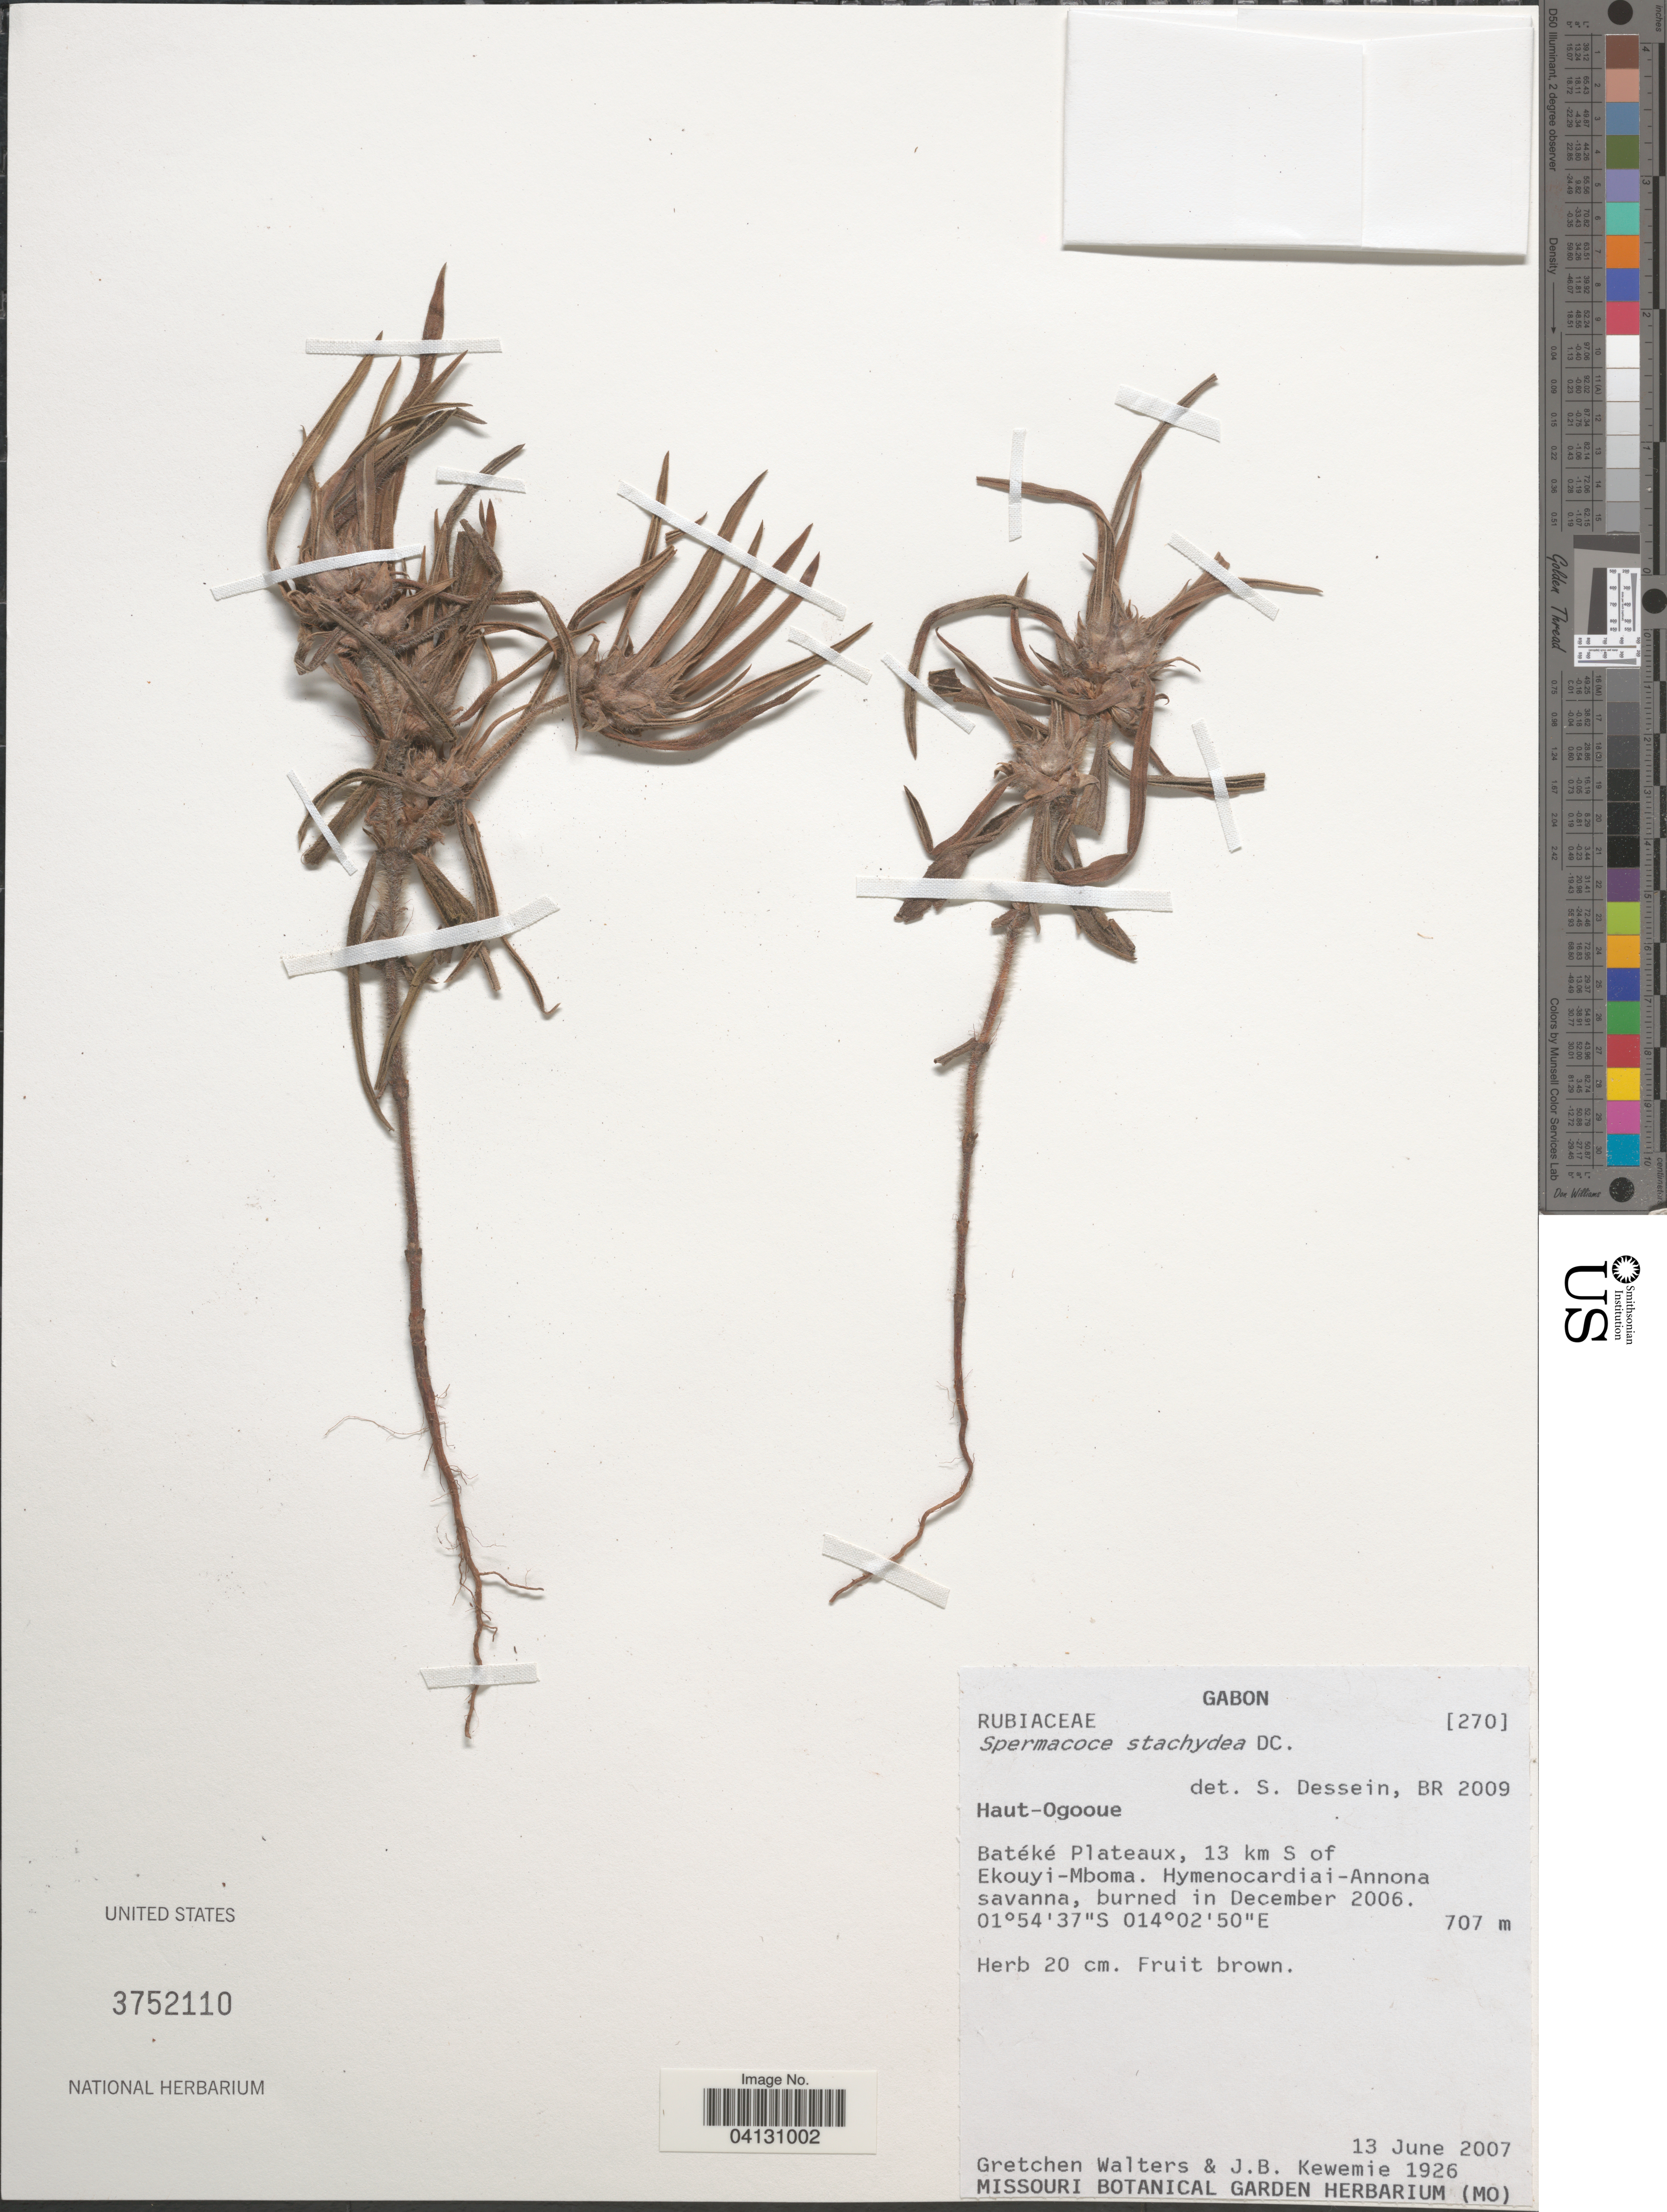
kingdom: Plantae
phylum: Tracheophyta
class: Magnoliopsida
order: Gentianales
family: Rubiaceae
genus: Spermacoce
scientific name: Spermacoce stachydea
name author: DC.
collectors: G. Walters & J. Kewemie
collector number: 1926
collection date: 2007-06-13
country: Gabon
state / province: Haut-Ogooue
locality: Batéké Plateaux, 13 km S of Ekouyi-Mboma.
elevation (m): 707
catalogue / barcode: US 3752110